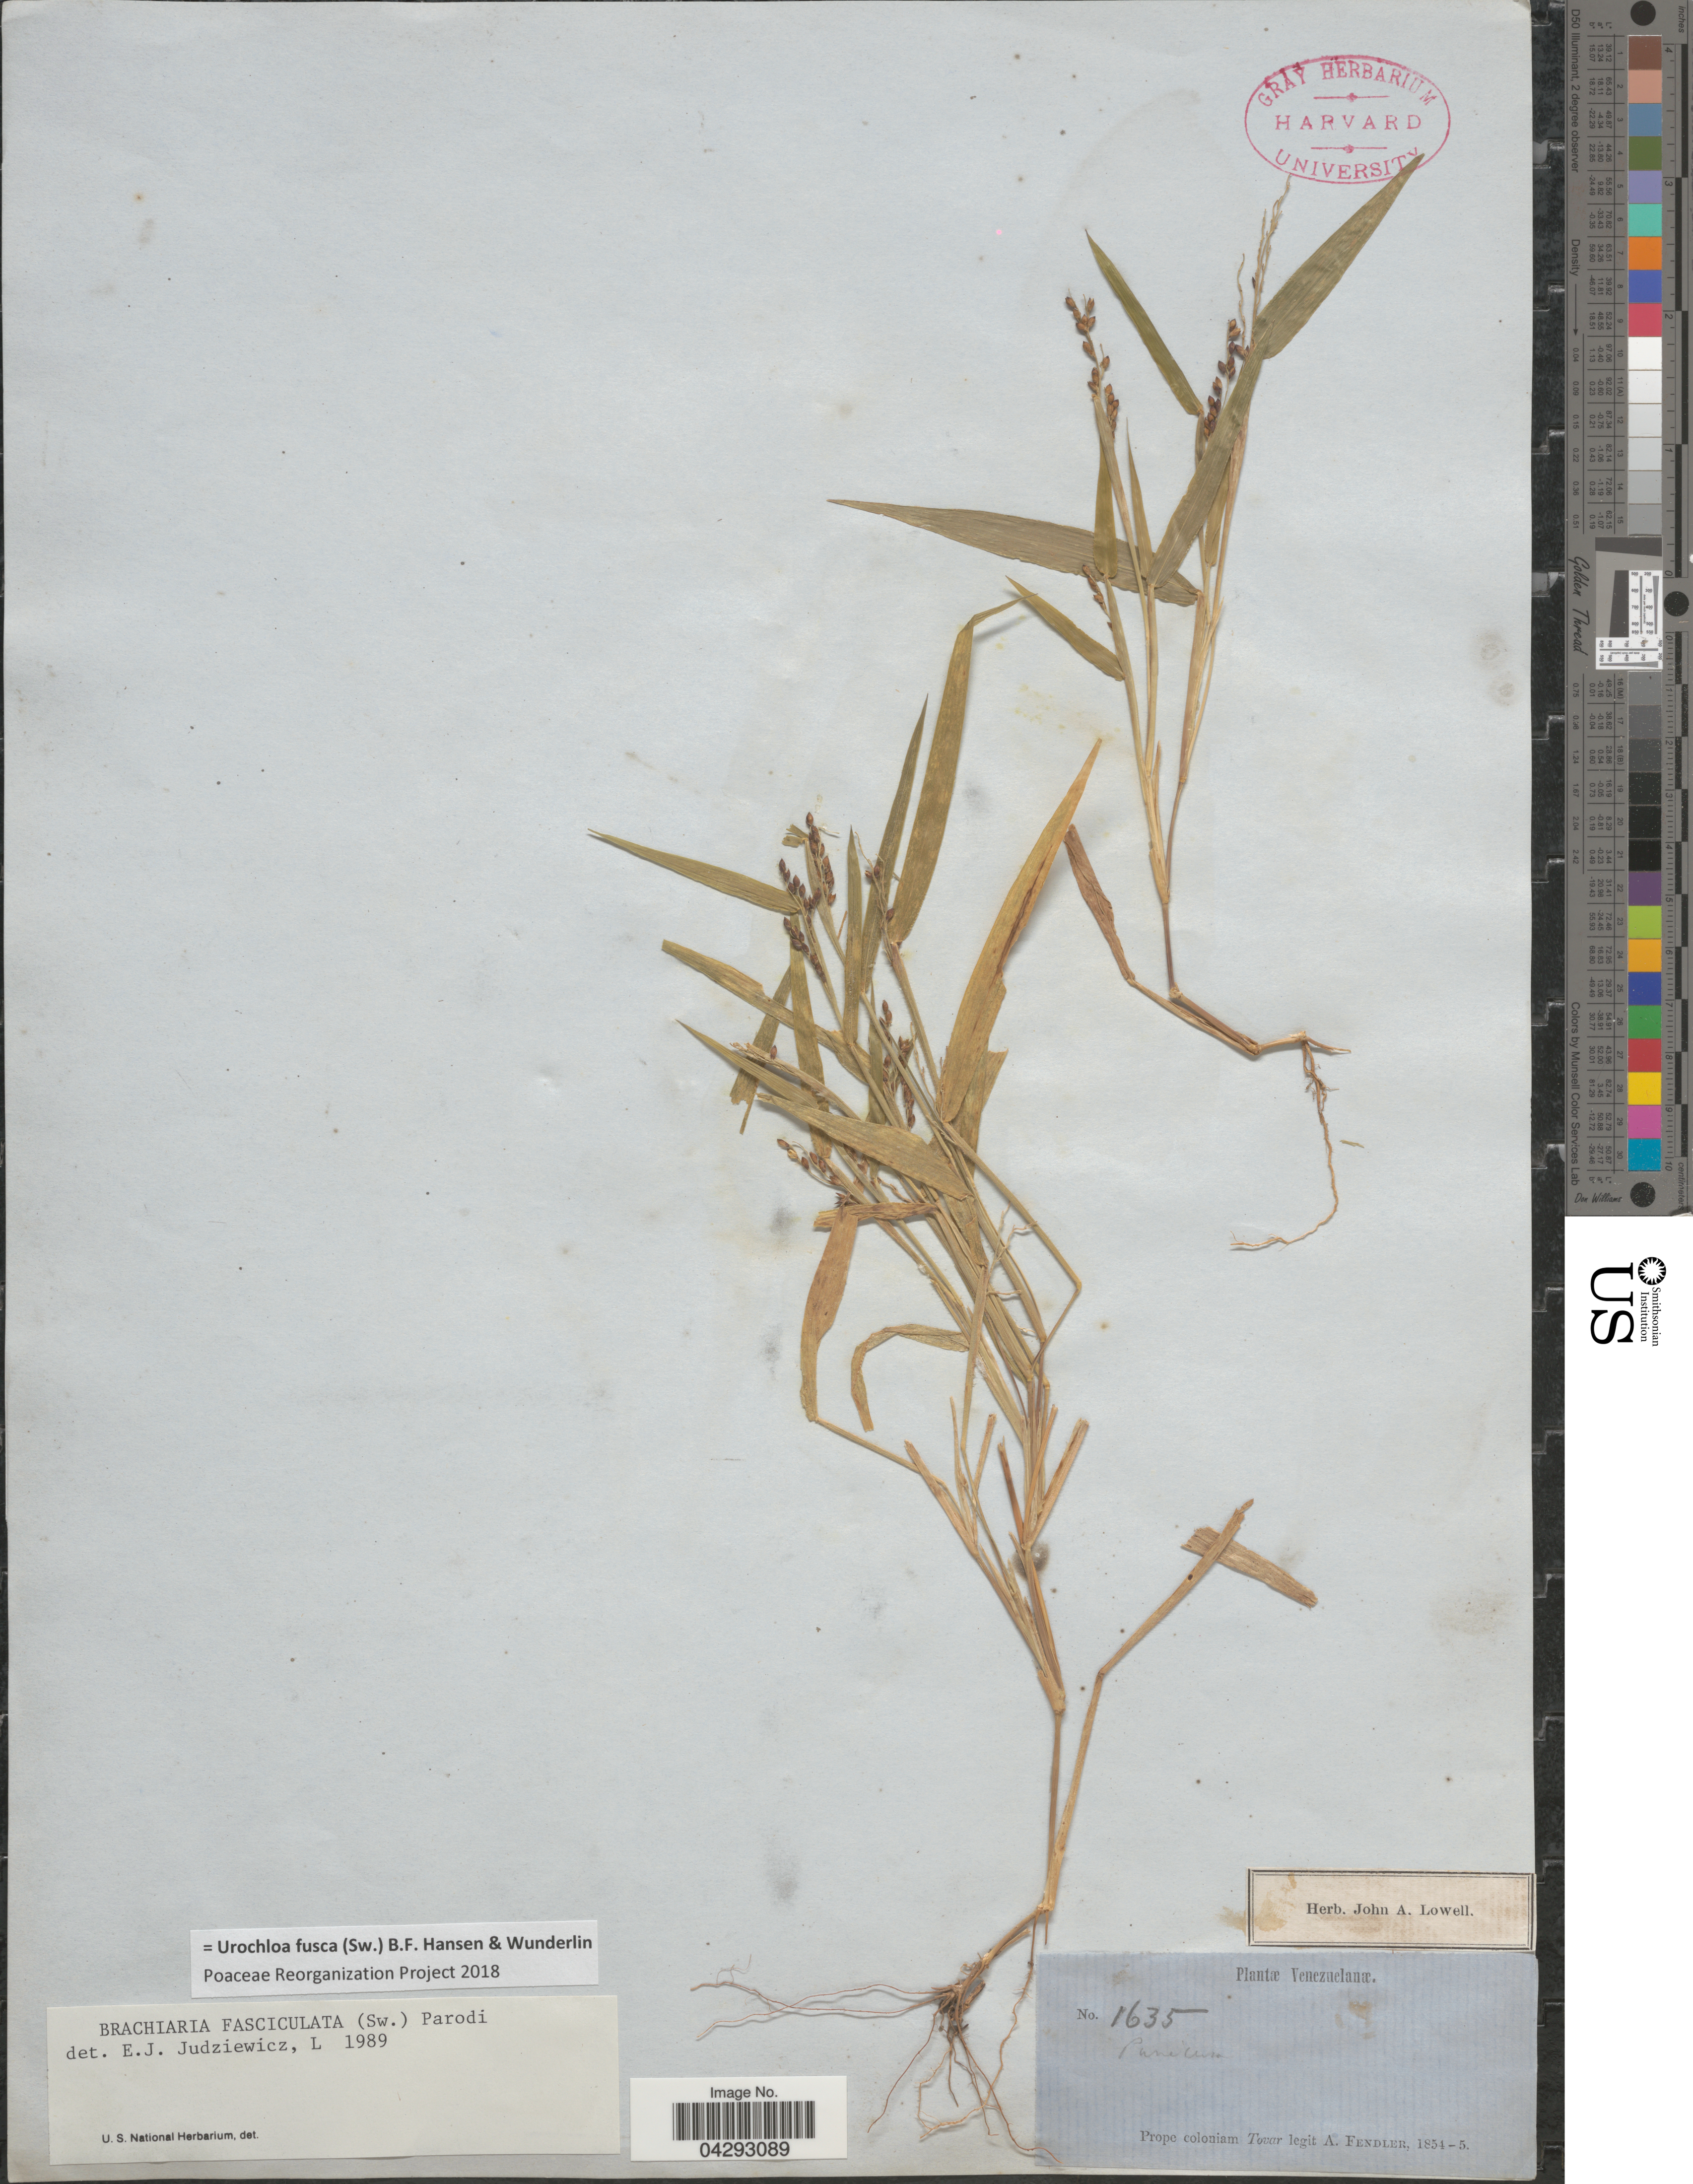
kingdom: Plantae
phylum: Tracheophyta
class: Liliopsida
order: Poales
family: Poaceae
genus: Urochloa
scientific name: Urochloa fusca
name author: (Sw.) B.F. Hansen & Wunderlin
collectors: A. Fendler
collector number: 1635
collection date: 1854/1855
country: Venezuela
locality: Venezuelanæ. Prope coloniam Tovar.